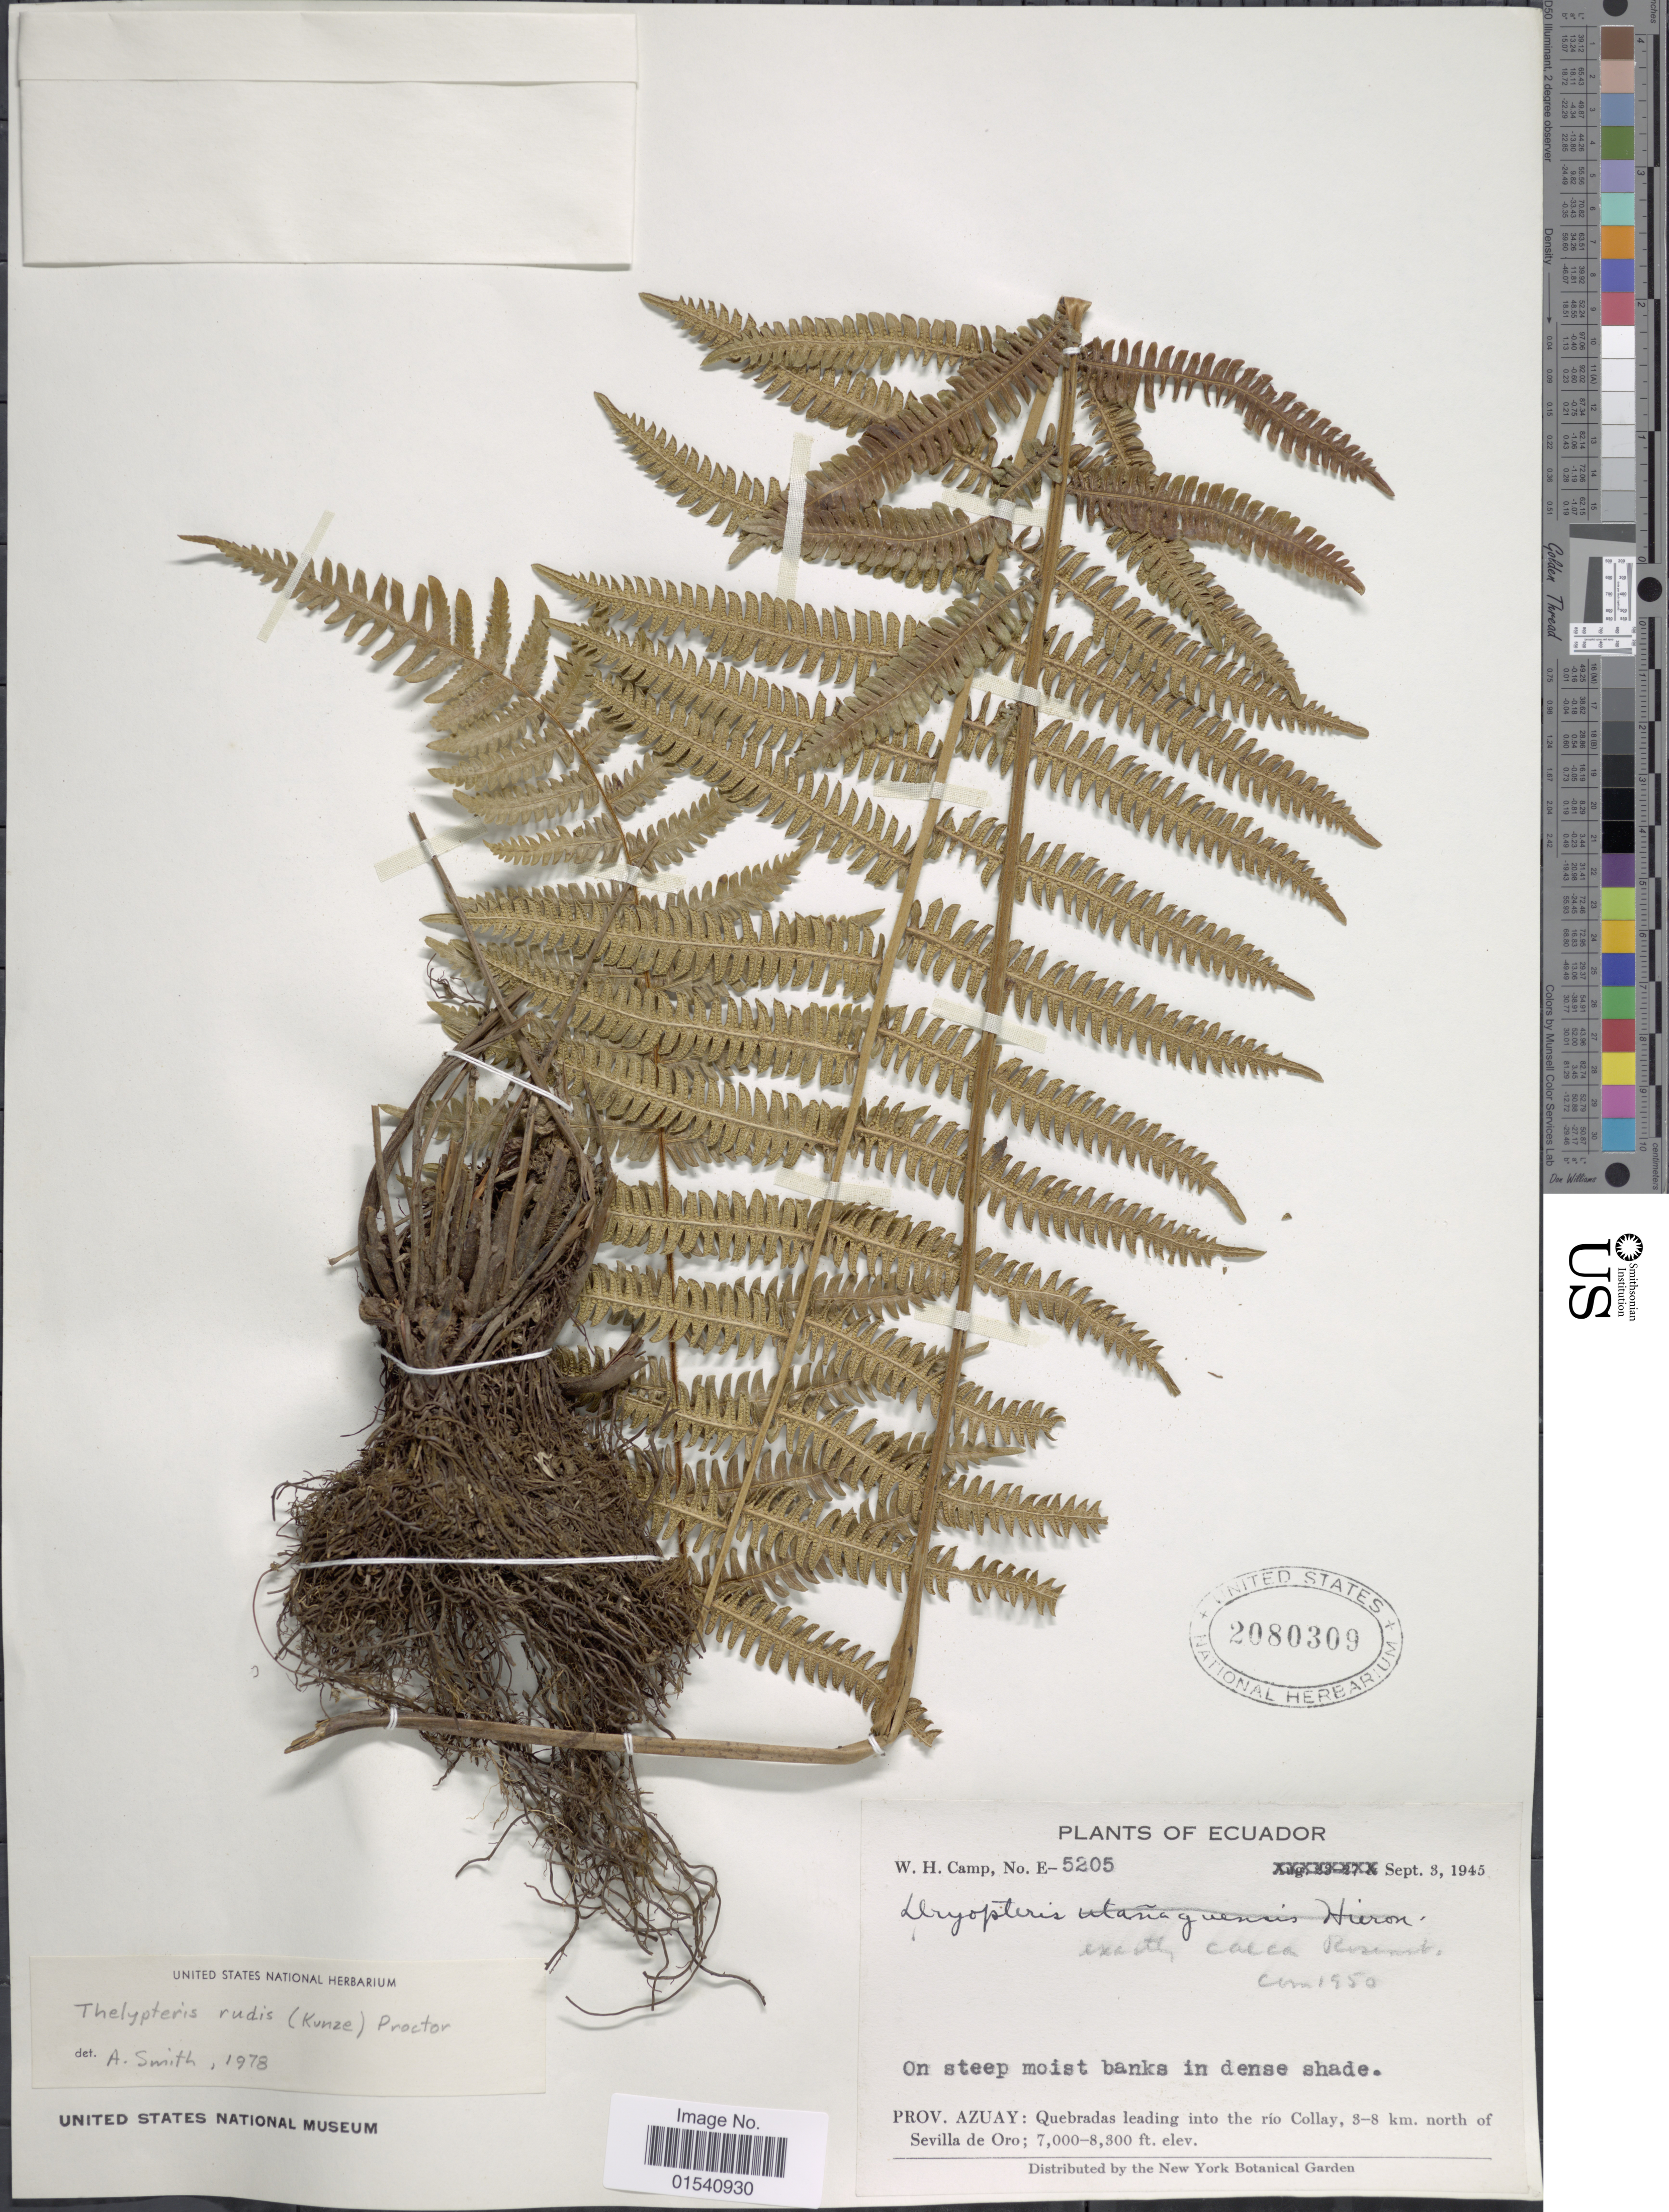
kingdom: Plantae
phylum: Tracheophyta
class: Polypodiopsida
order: Polypodiales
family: Thelypteridaceae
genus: Amauropelta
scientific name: Amauropelta rudis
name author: (Kunze) Pic. Serm.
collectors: W. H. Camp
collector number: E-5205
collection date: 1945-09-03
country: Ecuador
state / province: Azuay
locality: Quebradas leading into the río Collay, 3-8 km north of Sevilla de Oro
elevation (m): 2134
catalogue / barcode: US 2080309